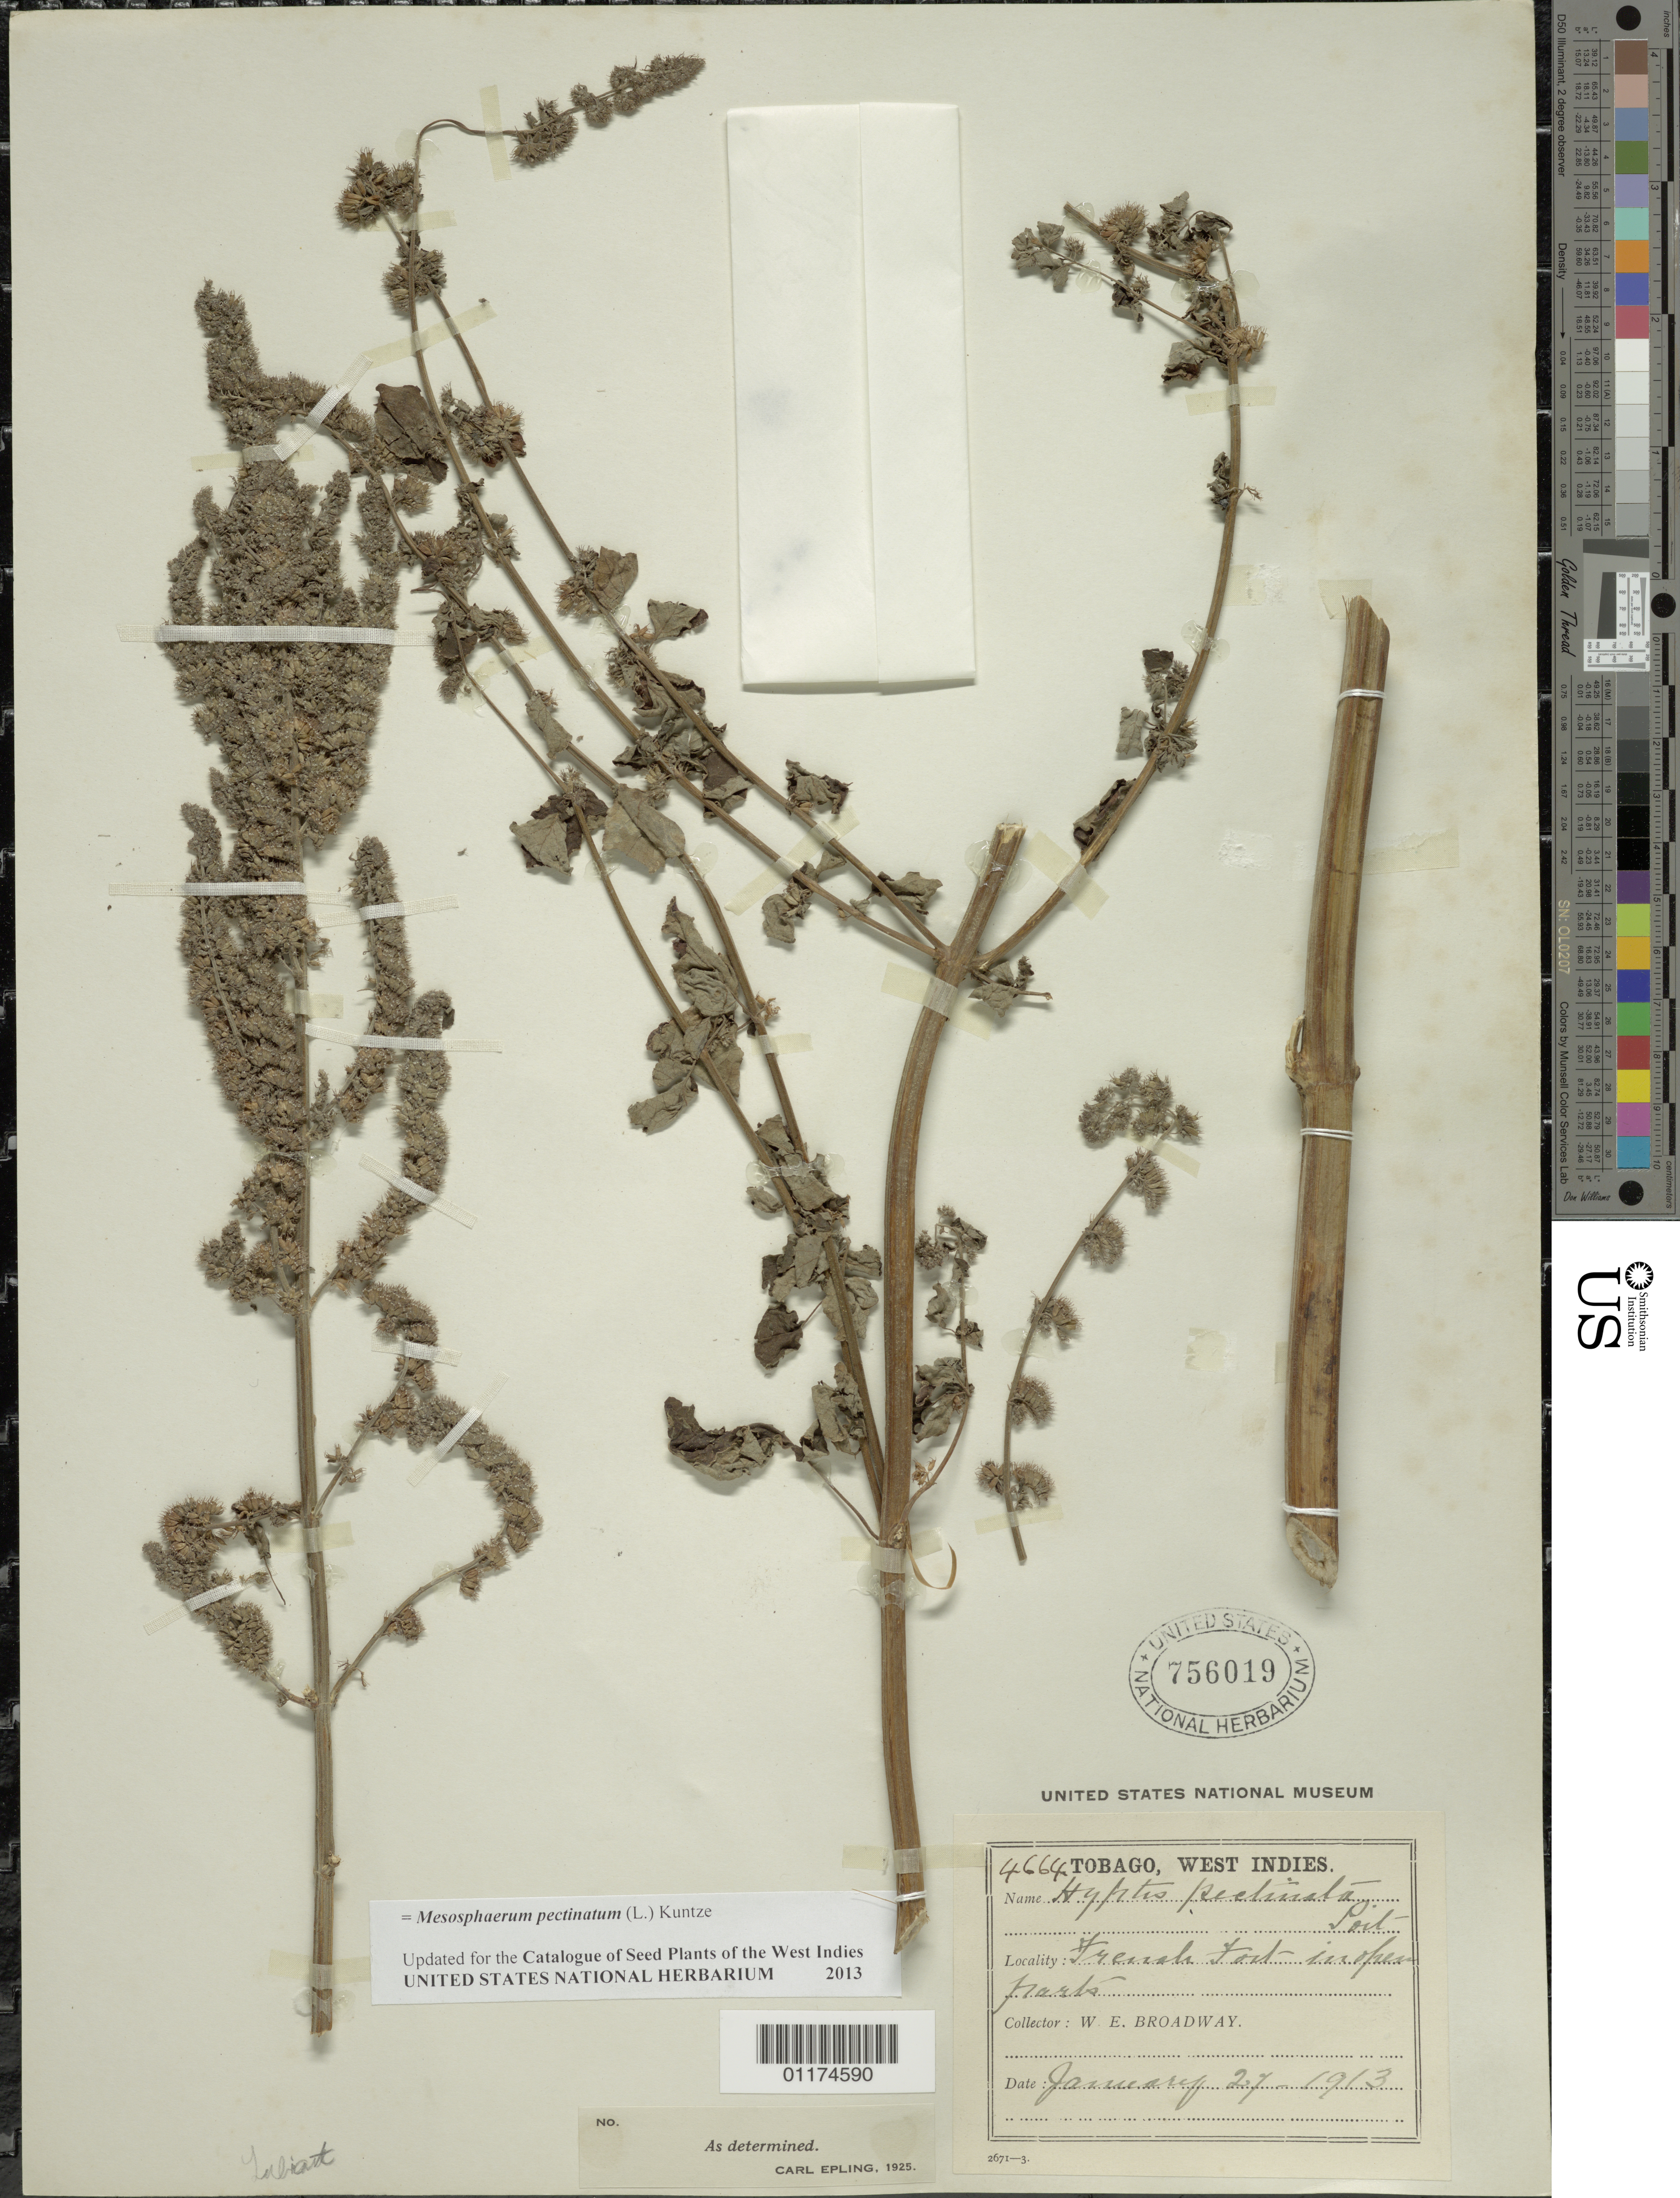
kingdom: Plantae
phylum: Tracheophyta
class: Magnoliopsida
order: Lamiales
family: Lamiaceae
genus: Mesosphaerum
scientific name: Mesosphaerum pectinatum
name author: (L.) Kuntze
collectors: W. E. Broadway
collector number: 4664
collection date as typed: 26 Jan 1913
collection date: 1913-01-26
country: Trinidad and Tobago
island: Tobago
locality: French Fort.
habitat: In open parts.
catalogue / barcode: US 756019